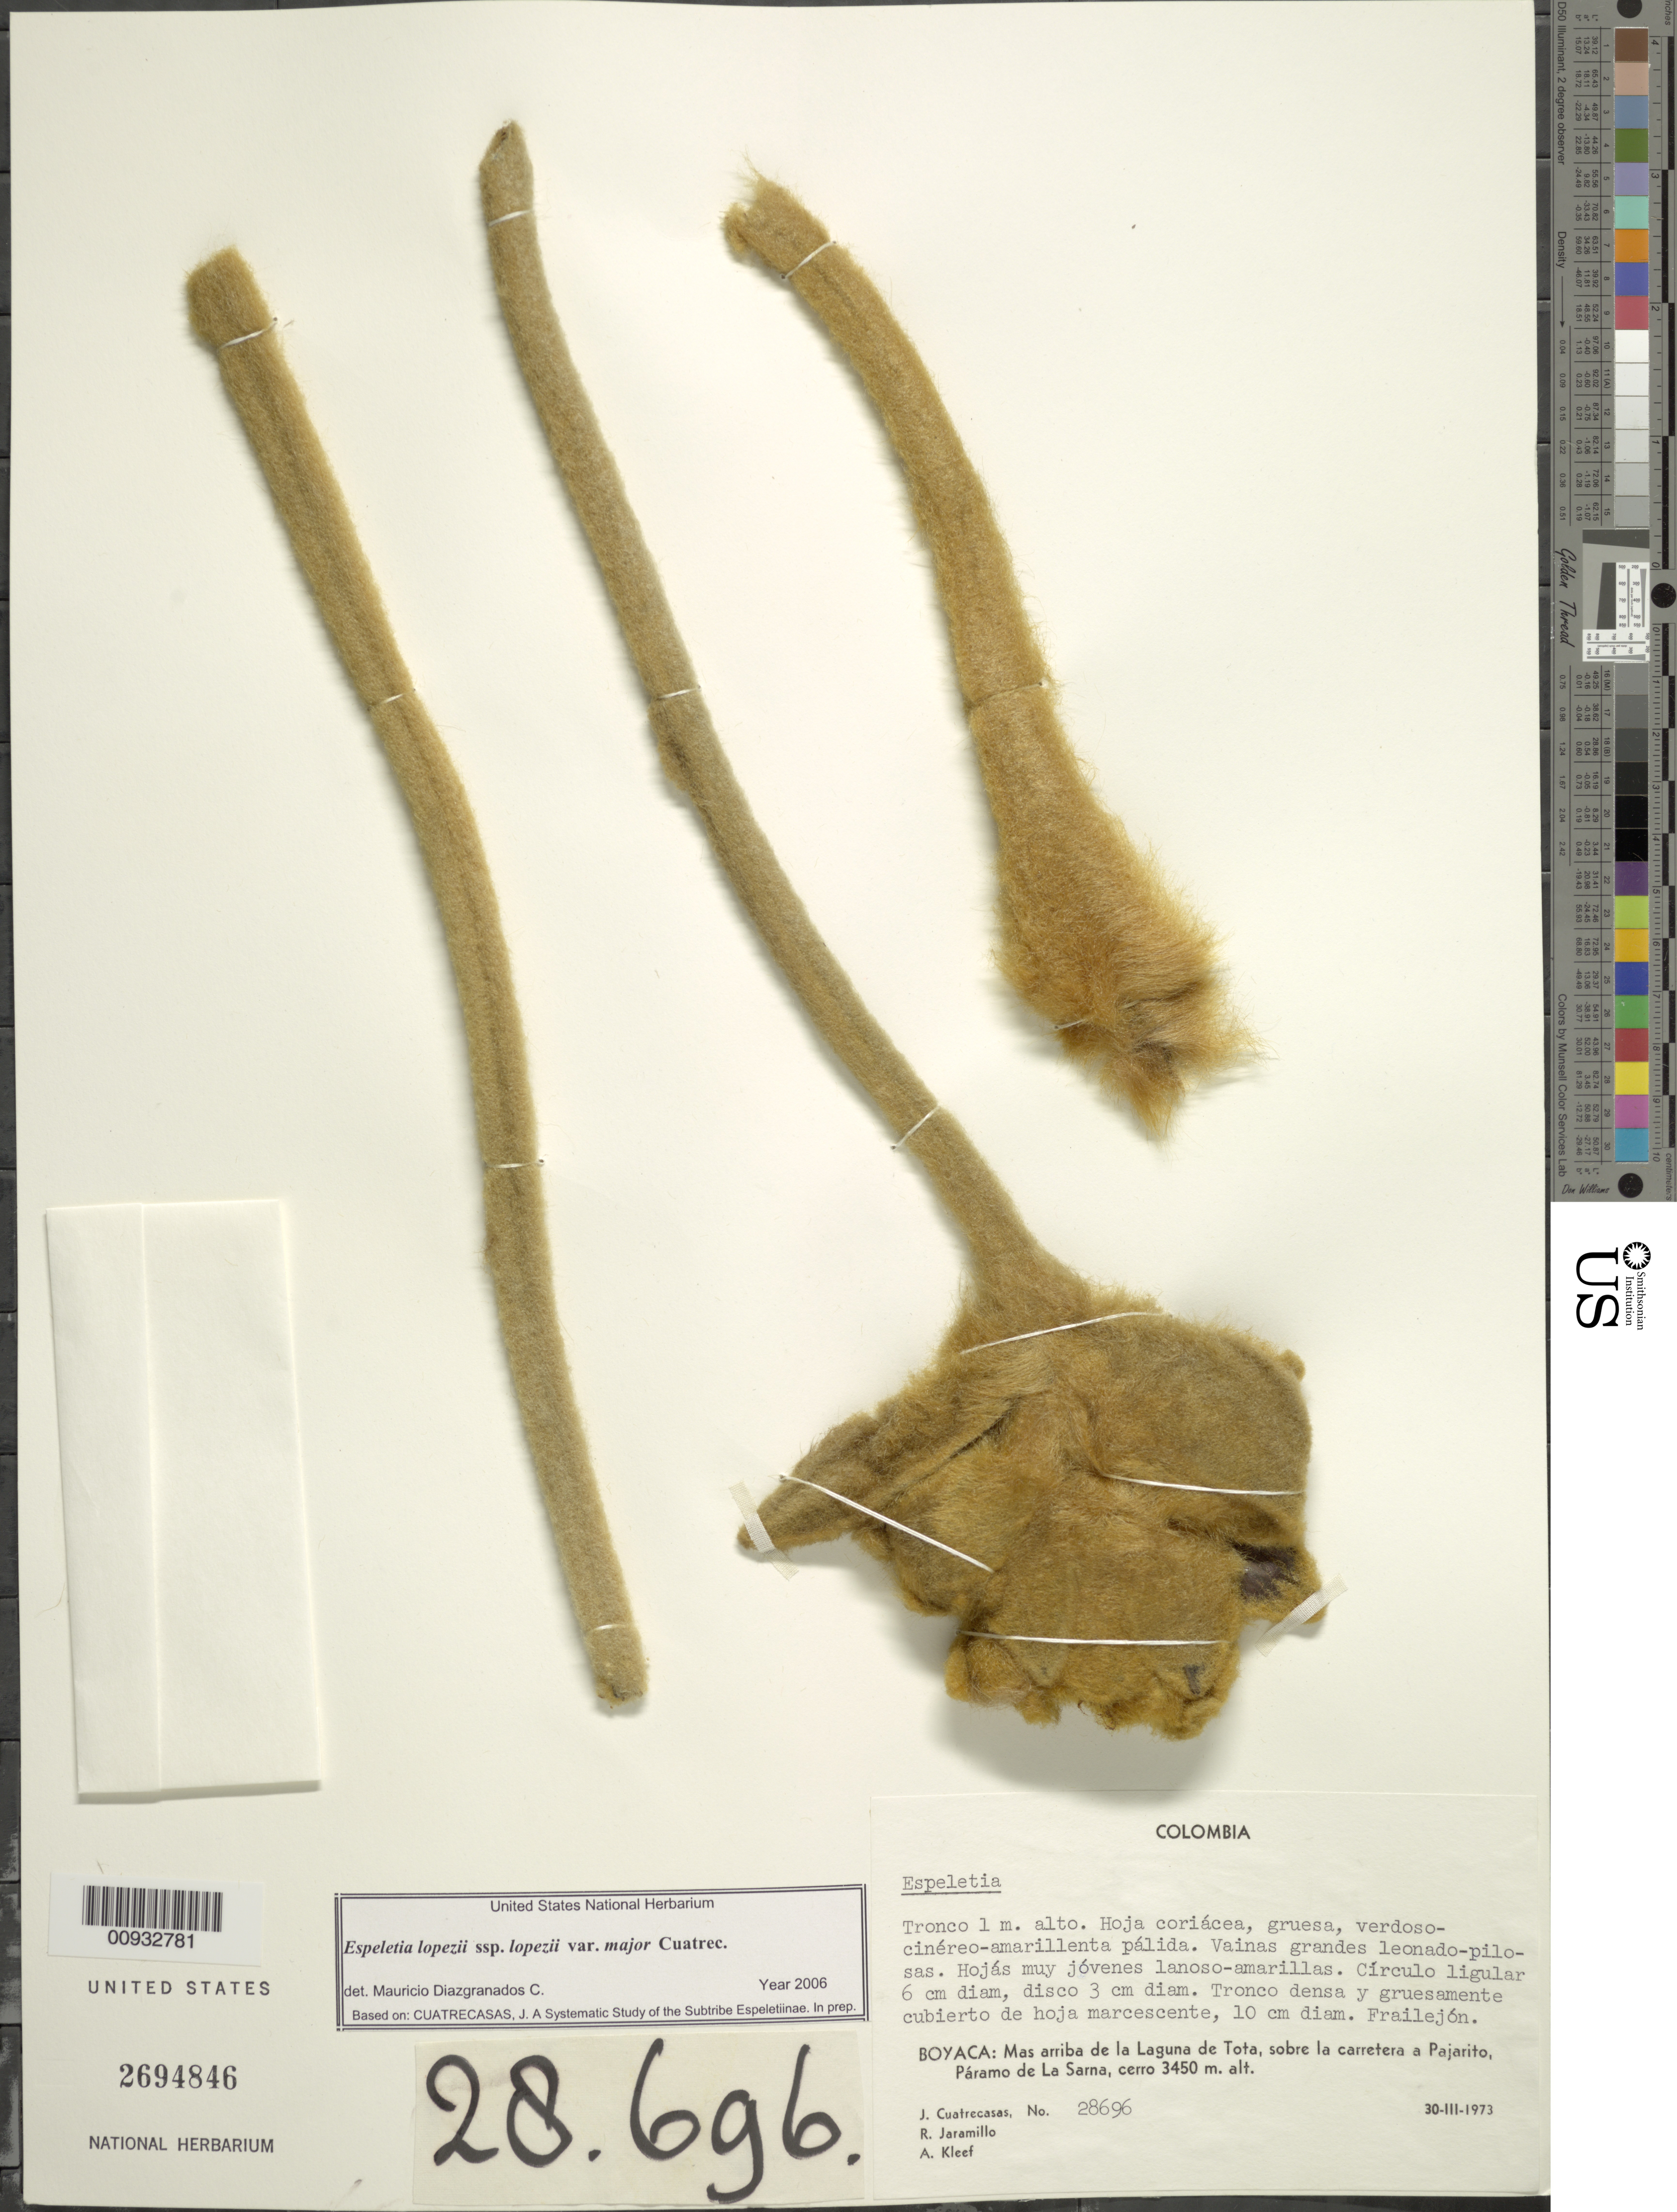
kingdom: Plantae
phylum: Tracheophyta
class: Magnoliopsida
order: Asterales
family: Asteraceae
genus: Espeletia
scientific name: Espeletia lopezii var. major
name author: Cuatrec.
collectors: J. Cuatrecasas, R. Jaramillo M. & A. Kleef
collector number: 28696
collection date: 1973-03-30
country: Colombia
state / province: Boyacá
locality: Mas arriba de la Laguna de Tota, sobre la carretera a Pajarito, Paramo de La Sarna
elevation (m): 3450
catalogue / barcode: US 2694846